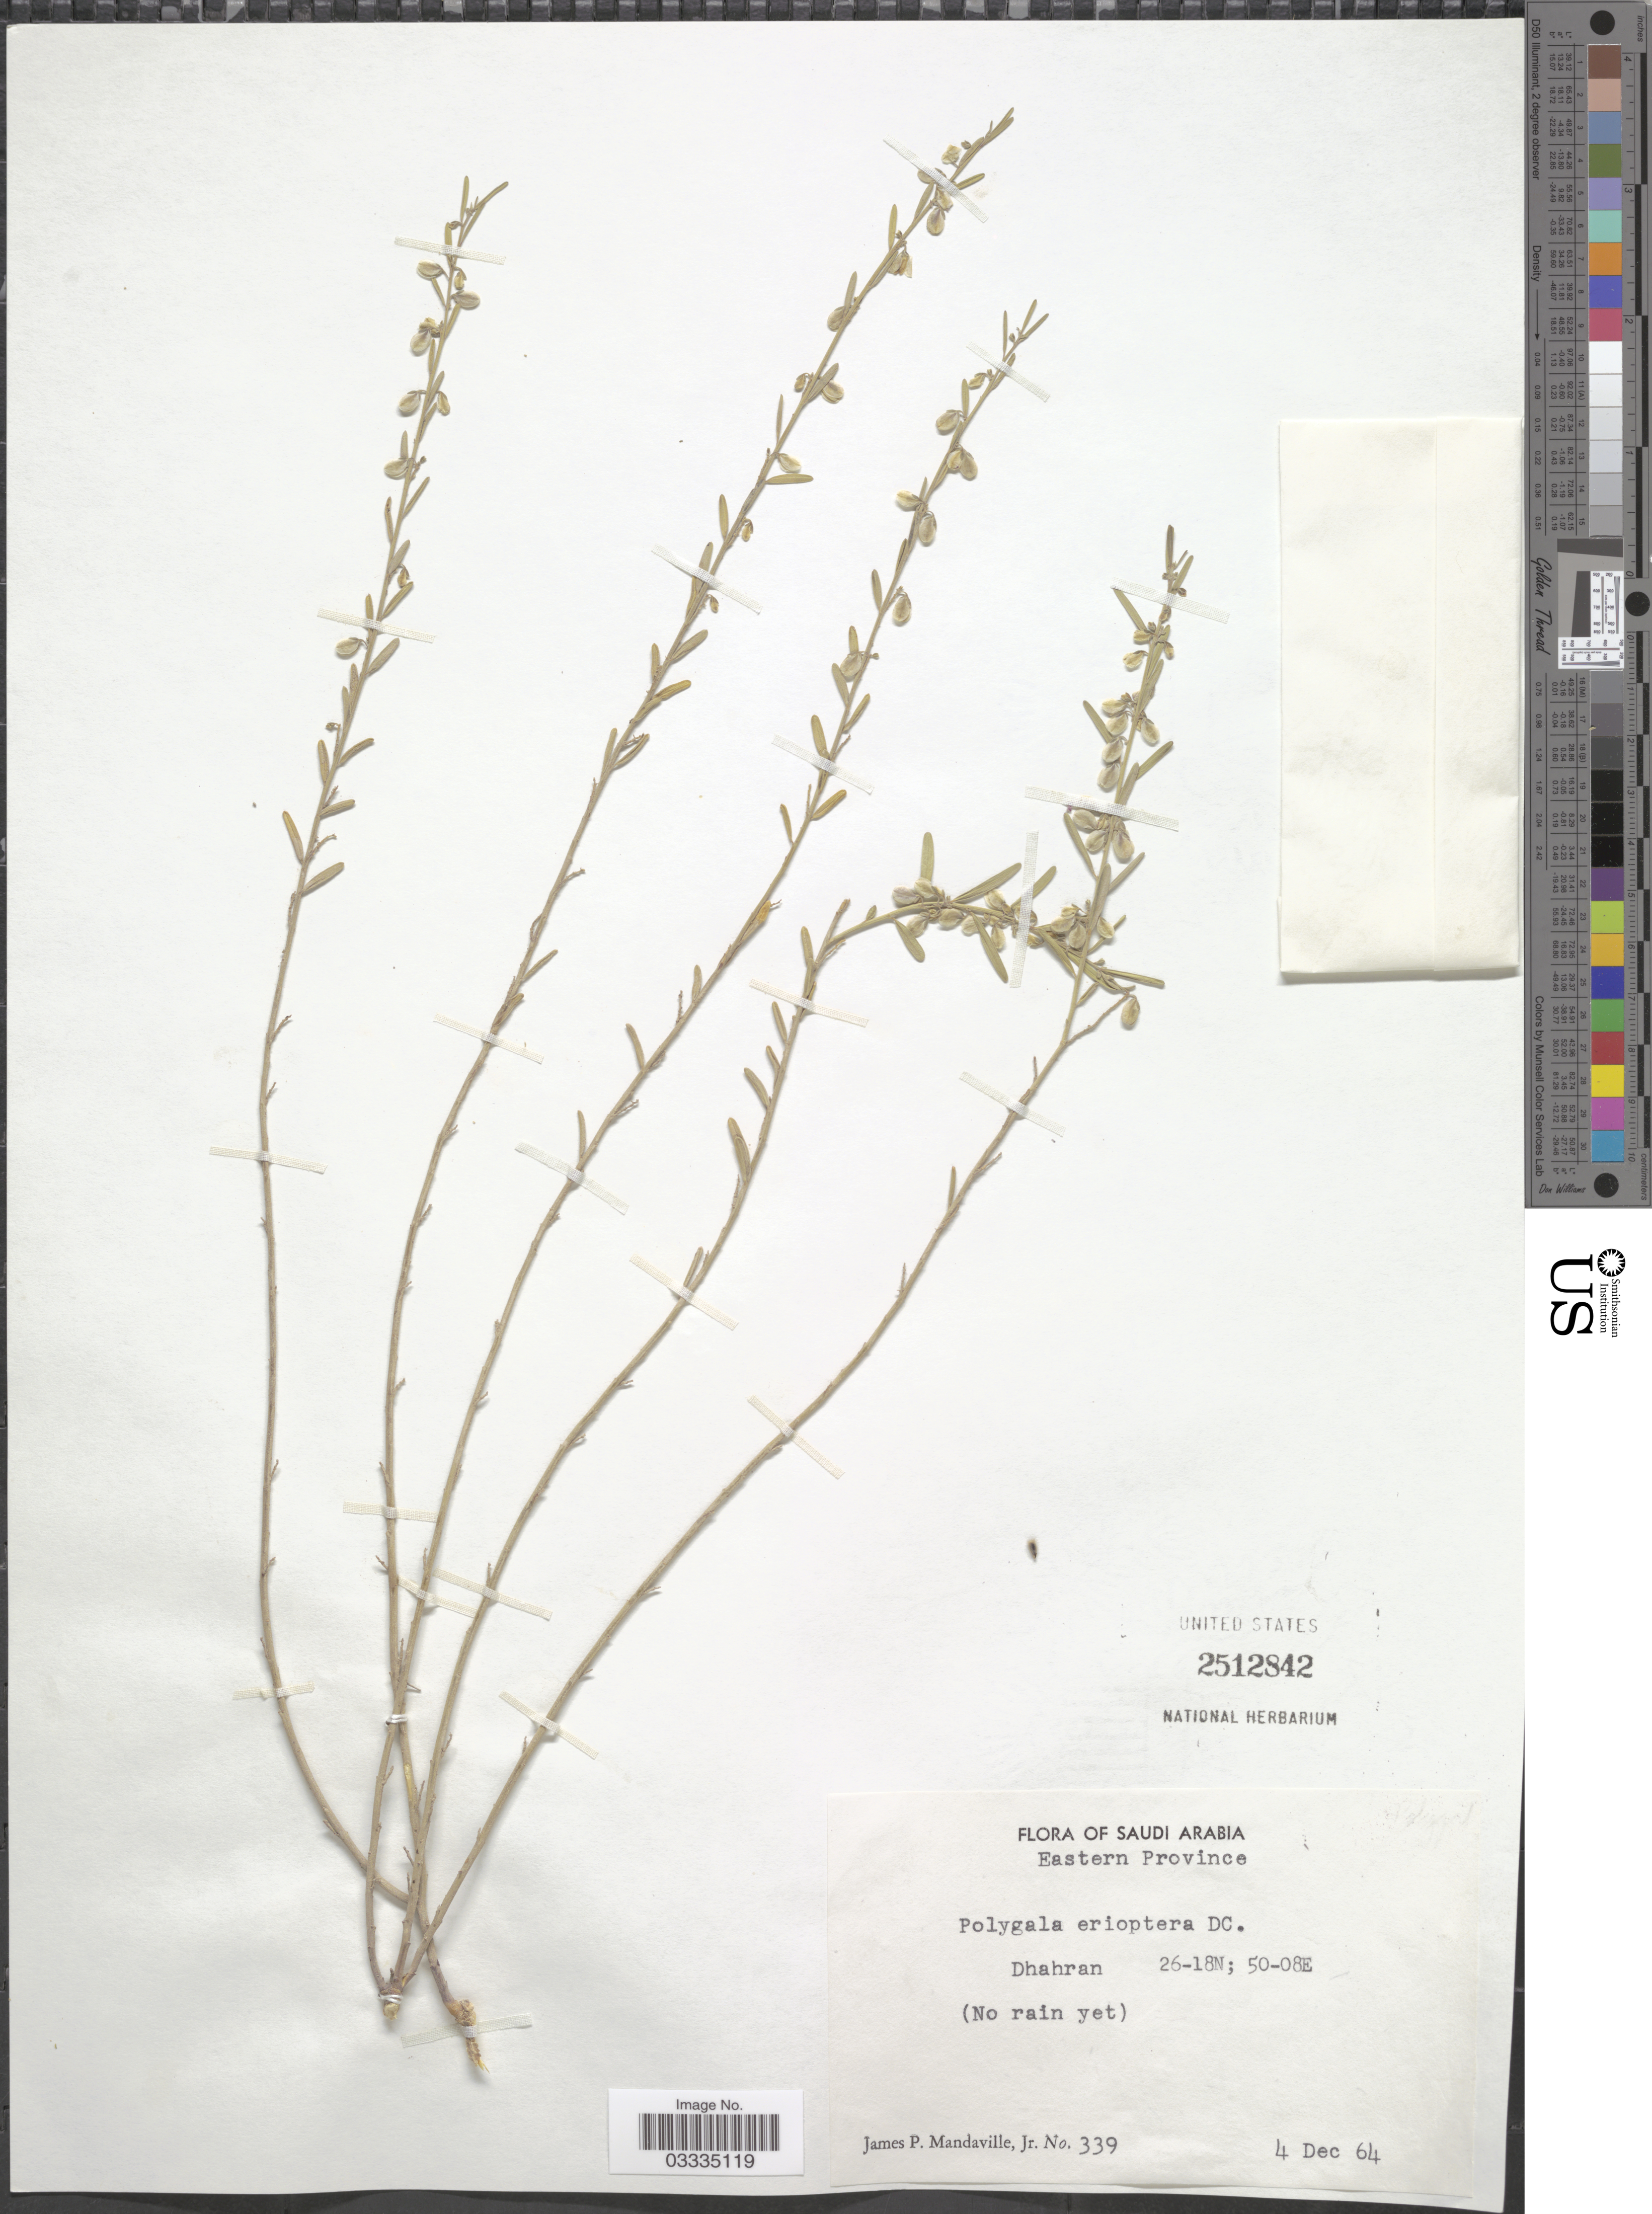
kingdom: Plantae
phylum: Tracheophyta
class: Magnoliopsida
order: Fabales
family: Polygalaceae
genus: Polygala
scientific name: Polygala erioptera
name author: DC.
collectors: J. Mandaville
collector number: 339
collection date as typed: Transcribed d/m/y: 4/12/64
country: Saudi Arabia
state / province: Ash Sharqiyah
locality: Eastern Province. Dhahran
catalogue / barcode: US 2512842